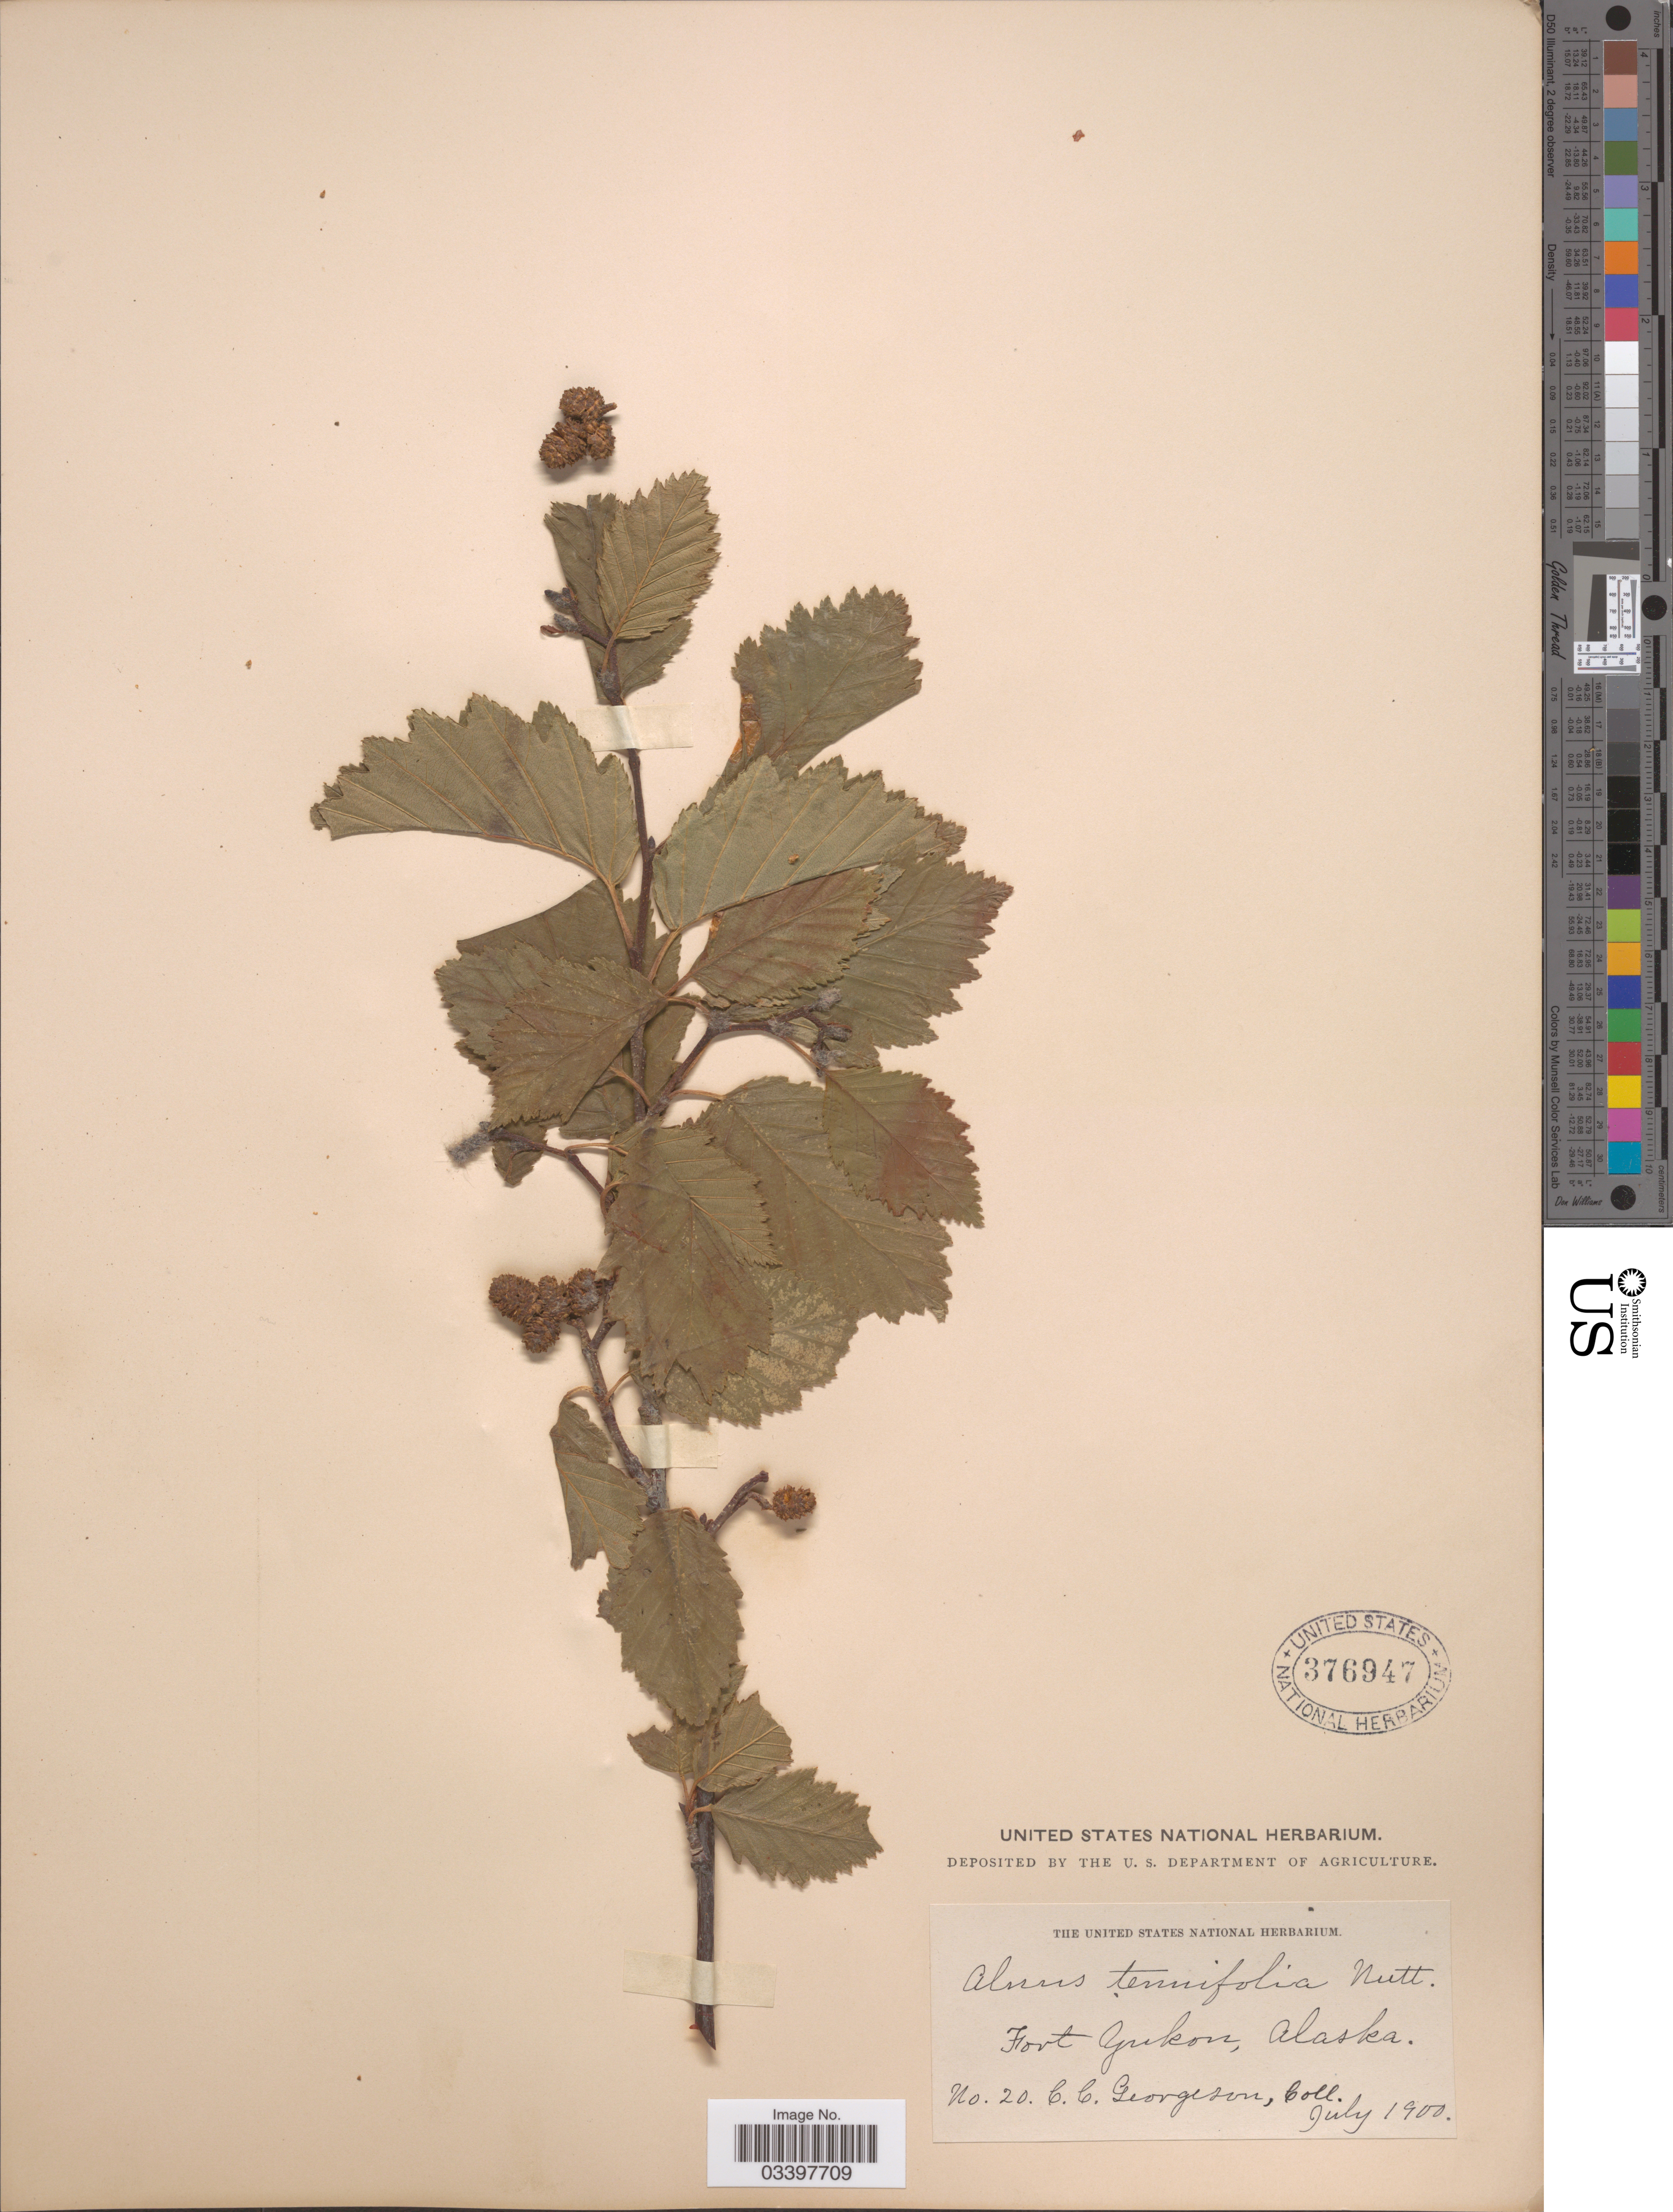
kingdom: Plantae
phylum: Tracheophyta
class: Magnoliopsida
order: Fagales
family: Betulaceae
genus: Alnus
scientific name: Alnus incana subsp. rugosa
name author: (Du Roi) R.T. Clausen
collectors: C. Georgeson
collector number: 20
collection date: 1900-07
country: United States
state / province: Alaska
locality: Fort Yukon.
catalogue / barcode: US 376947